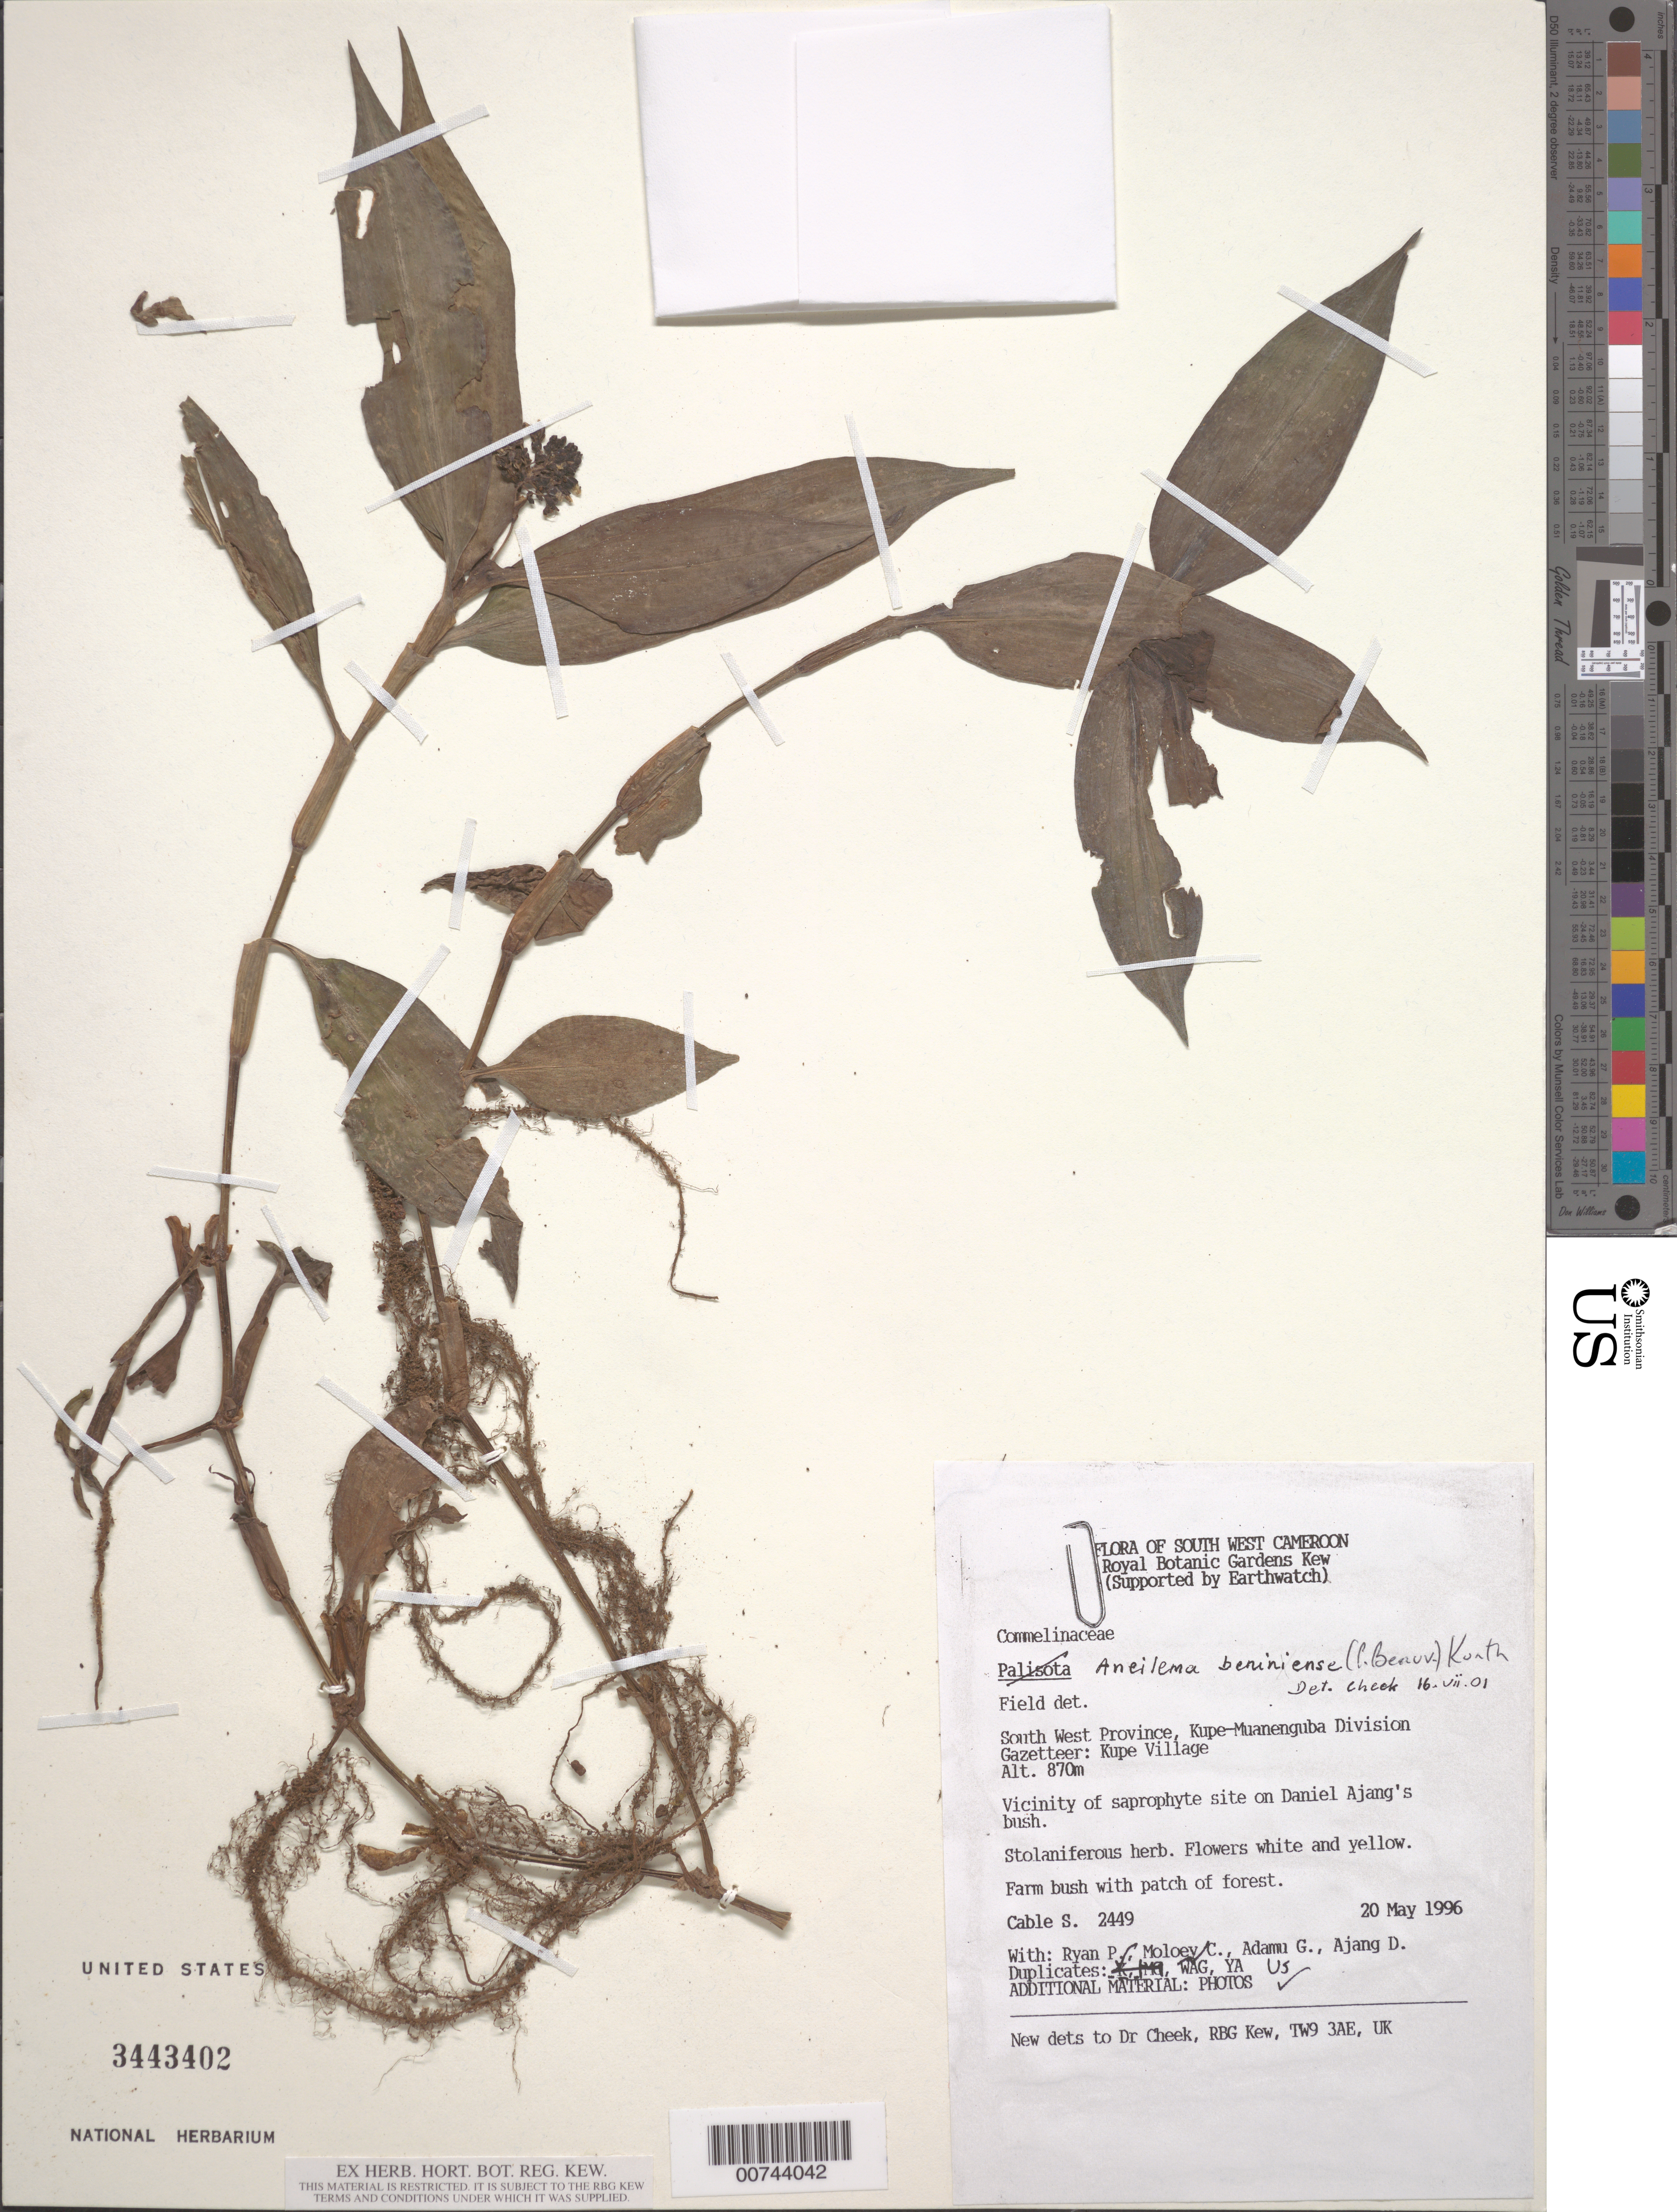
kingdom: Plantae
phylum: Tracheophyta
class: Liliopsida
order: Commelinales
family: Commelinaceae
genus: Aneilema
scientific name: Aneilema beniniense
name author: (P. Beauv.) Kunth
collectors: S. Cable, P. Ryan, D. Ajang, C. Moloey & G. Adamu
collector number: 2449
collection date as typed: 20 May 1996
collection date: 1996-05-20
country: Cameroon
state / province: Sud-Ouest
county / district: Kupe-Muanenguba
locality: Kupe Village, Daniel Ajang's bush.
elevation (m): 870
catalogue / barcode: US 3443402